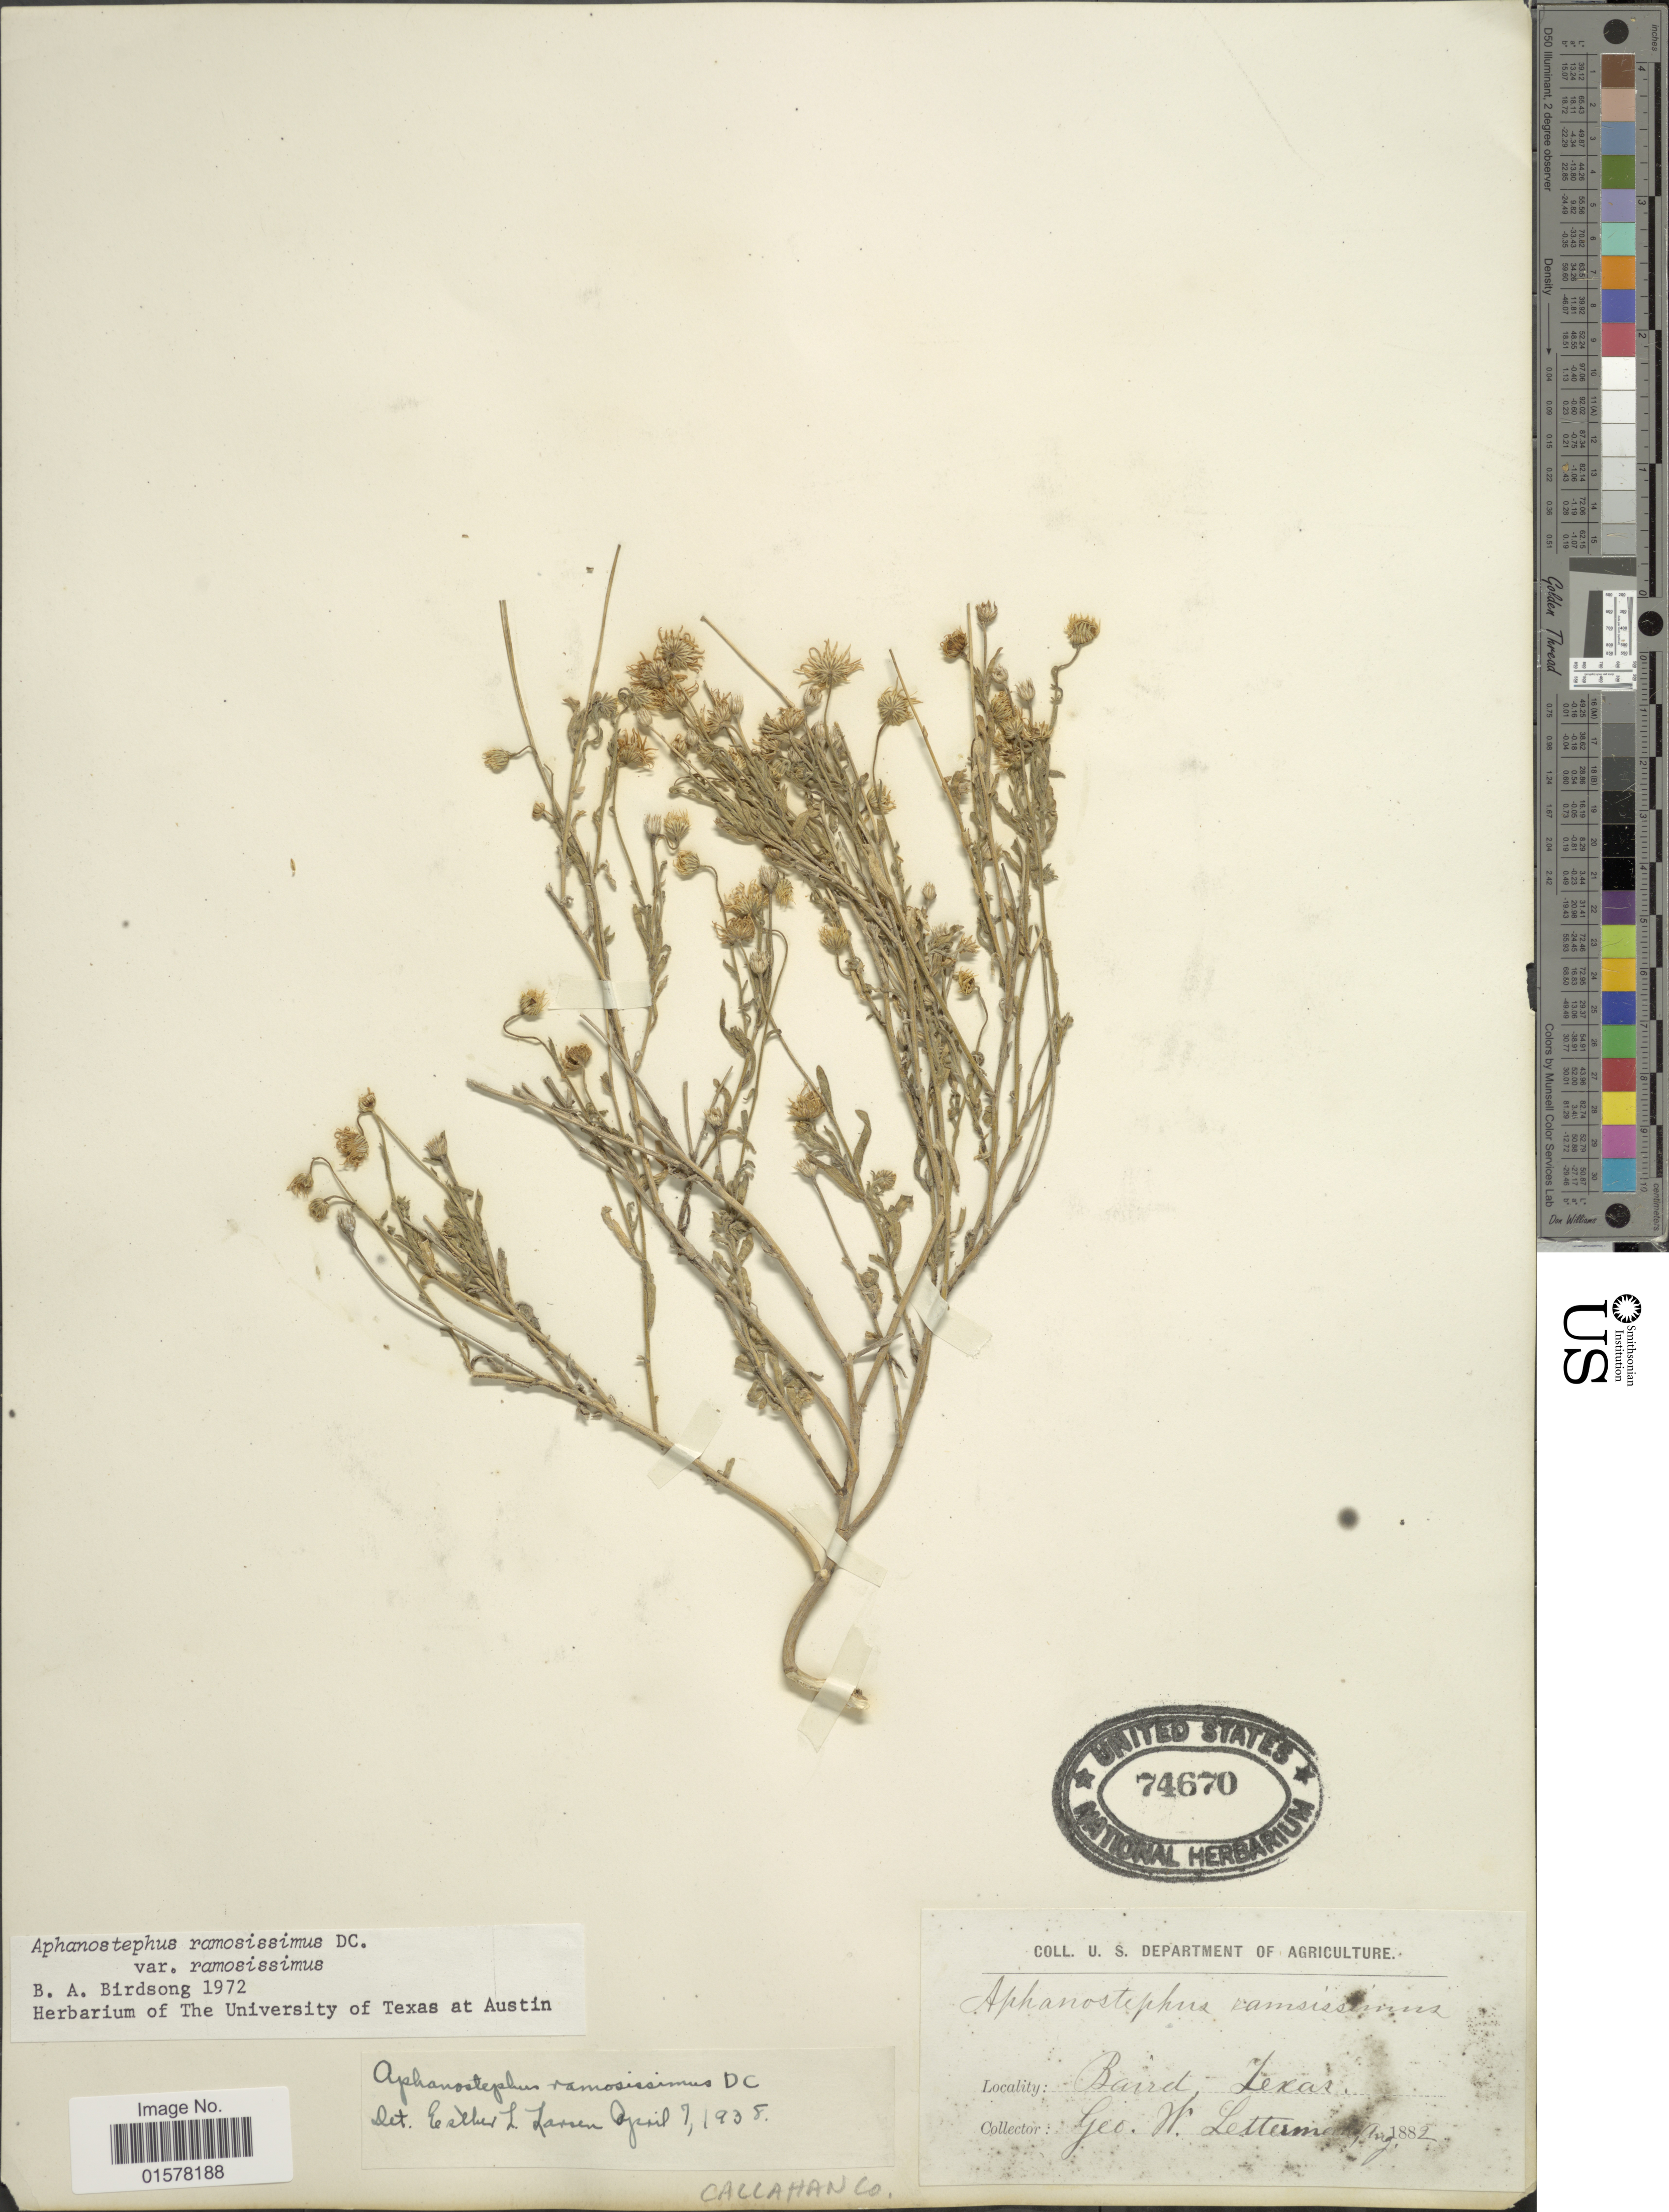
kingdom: Plantae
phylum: Tracheophyta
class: Magnoliopsida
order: Asterales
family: Asteraceae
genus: Aphanostephus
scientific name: Aphanostephus ramosissimus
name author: DC.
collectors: G. W. Letterman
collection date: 1882-08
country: United States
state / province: Texas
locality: Baird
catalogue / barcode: US 74670